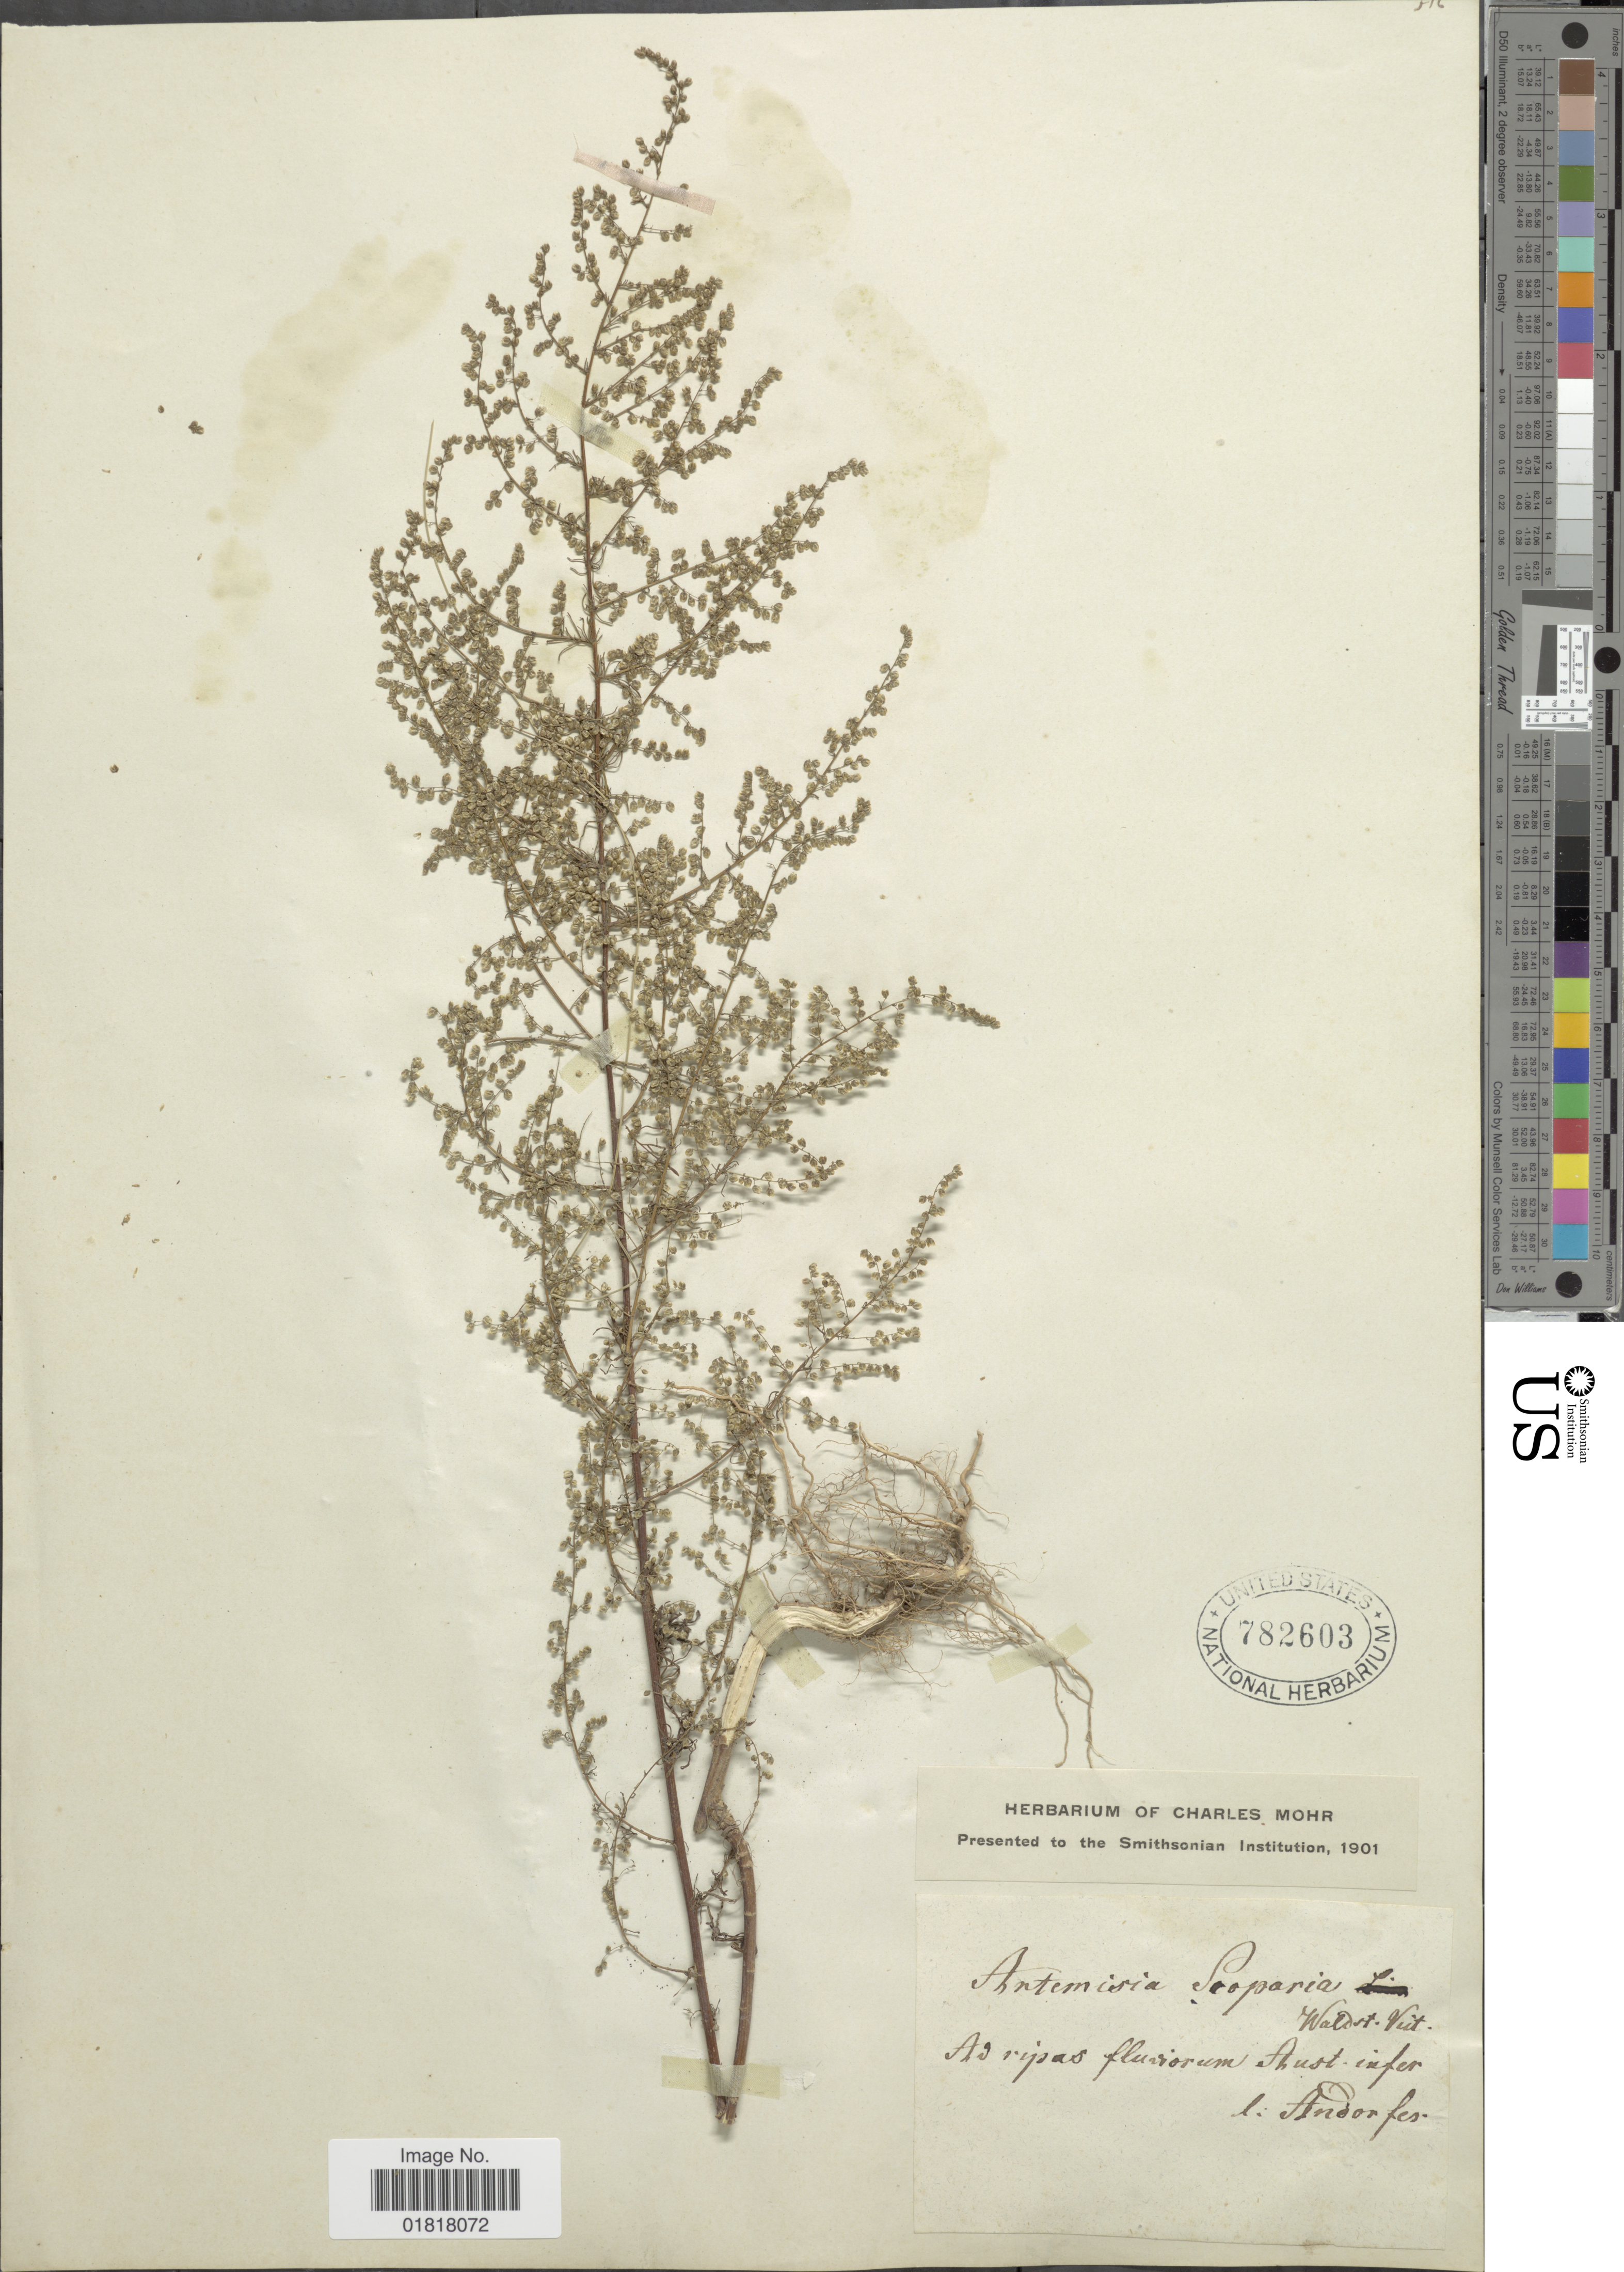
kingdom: Plantae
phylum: Tracheophyta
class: Magnoliopsida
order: Asterales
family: Asteraceae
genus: Artemisia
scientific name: Artemisia scoparia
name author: Waldst. & Kit.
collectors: -. Andorfer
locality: Ad ripsas fluriorum Thust. infer [interpreted]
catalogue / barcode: US 782603